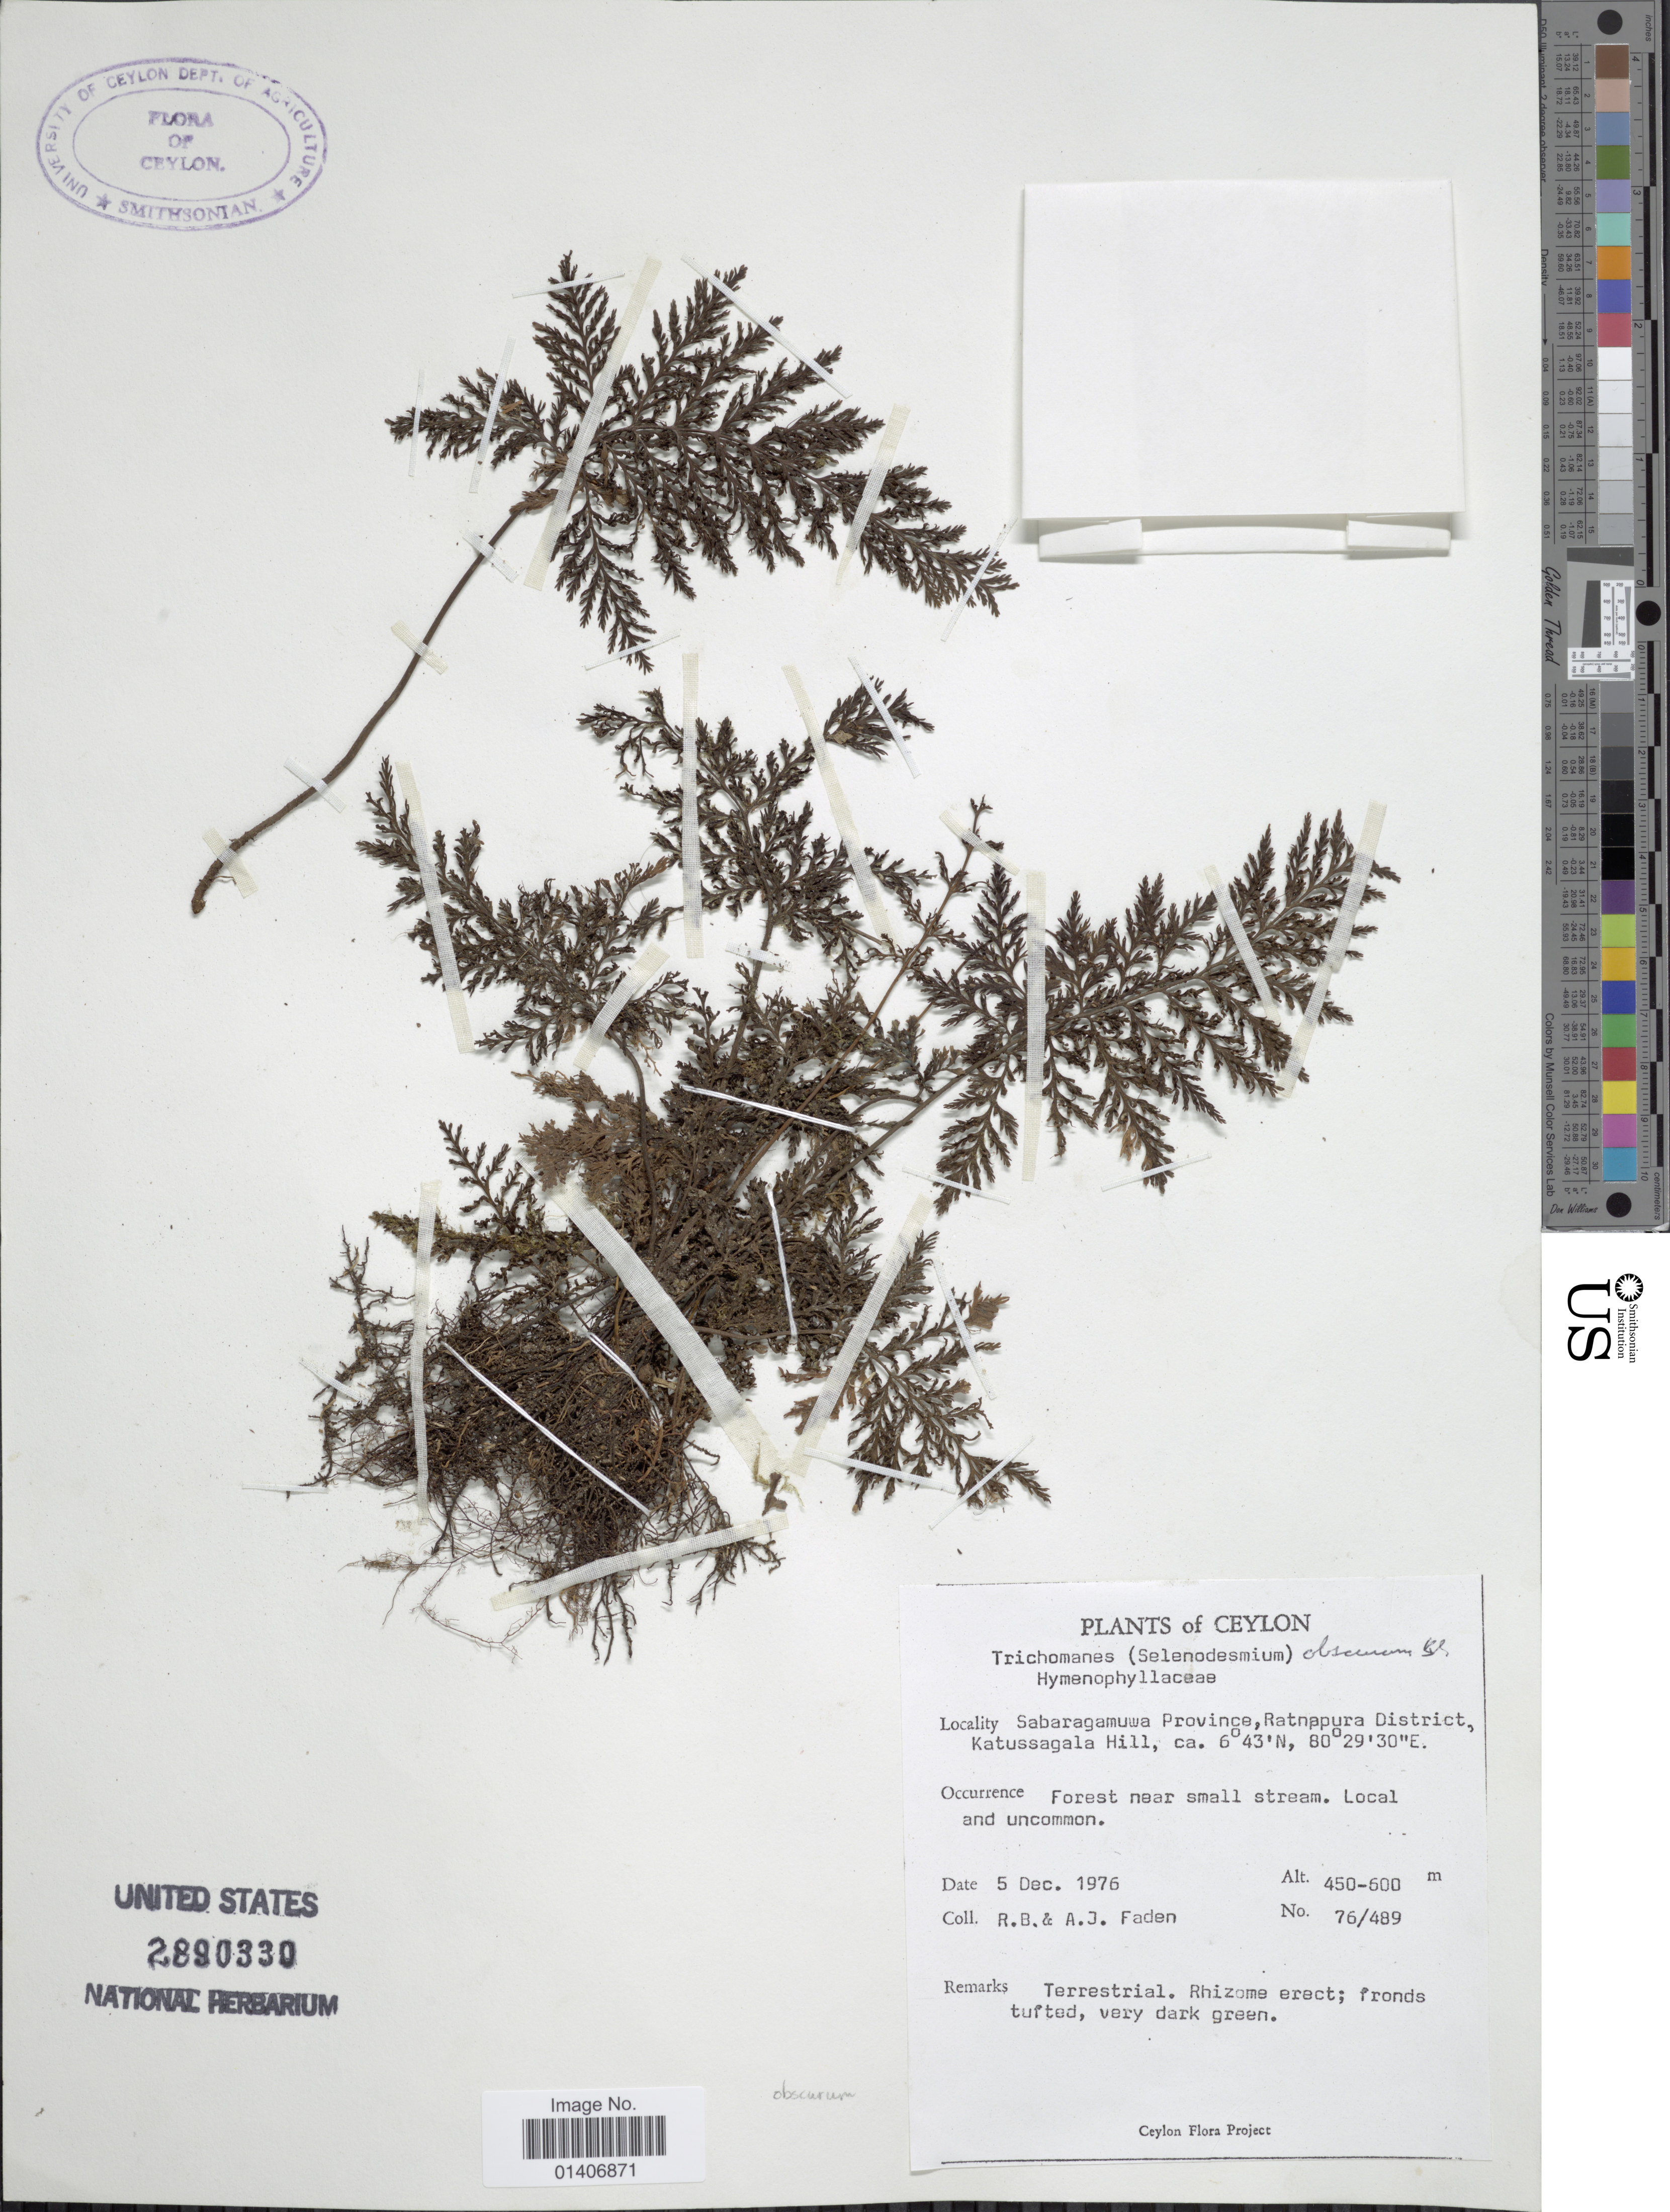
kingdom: Plantae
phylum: Tracheophyta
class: Polypodiopsida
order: Hymenophyllales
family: Hymenophyllaceae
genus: Abrodictyum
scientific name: Abrodictyum obscurum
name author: (Blume) Ebihara & K. Iwats.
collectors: R. B. Faden & A. J. Faden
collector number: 76/489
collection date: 1976-12-05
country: Sri Lanka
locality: Ceylon, Sabaragamuwa Province, Ratnapura District, Katussagala Hill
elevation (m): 450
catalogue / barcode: US 2890330